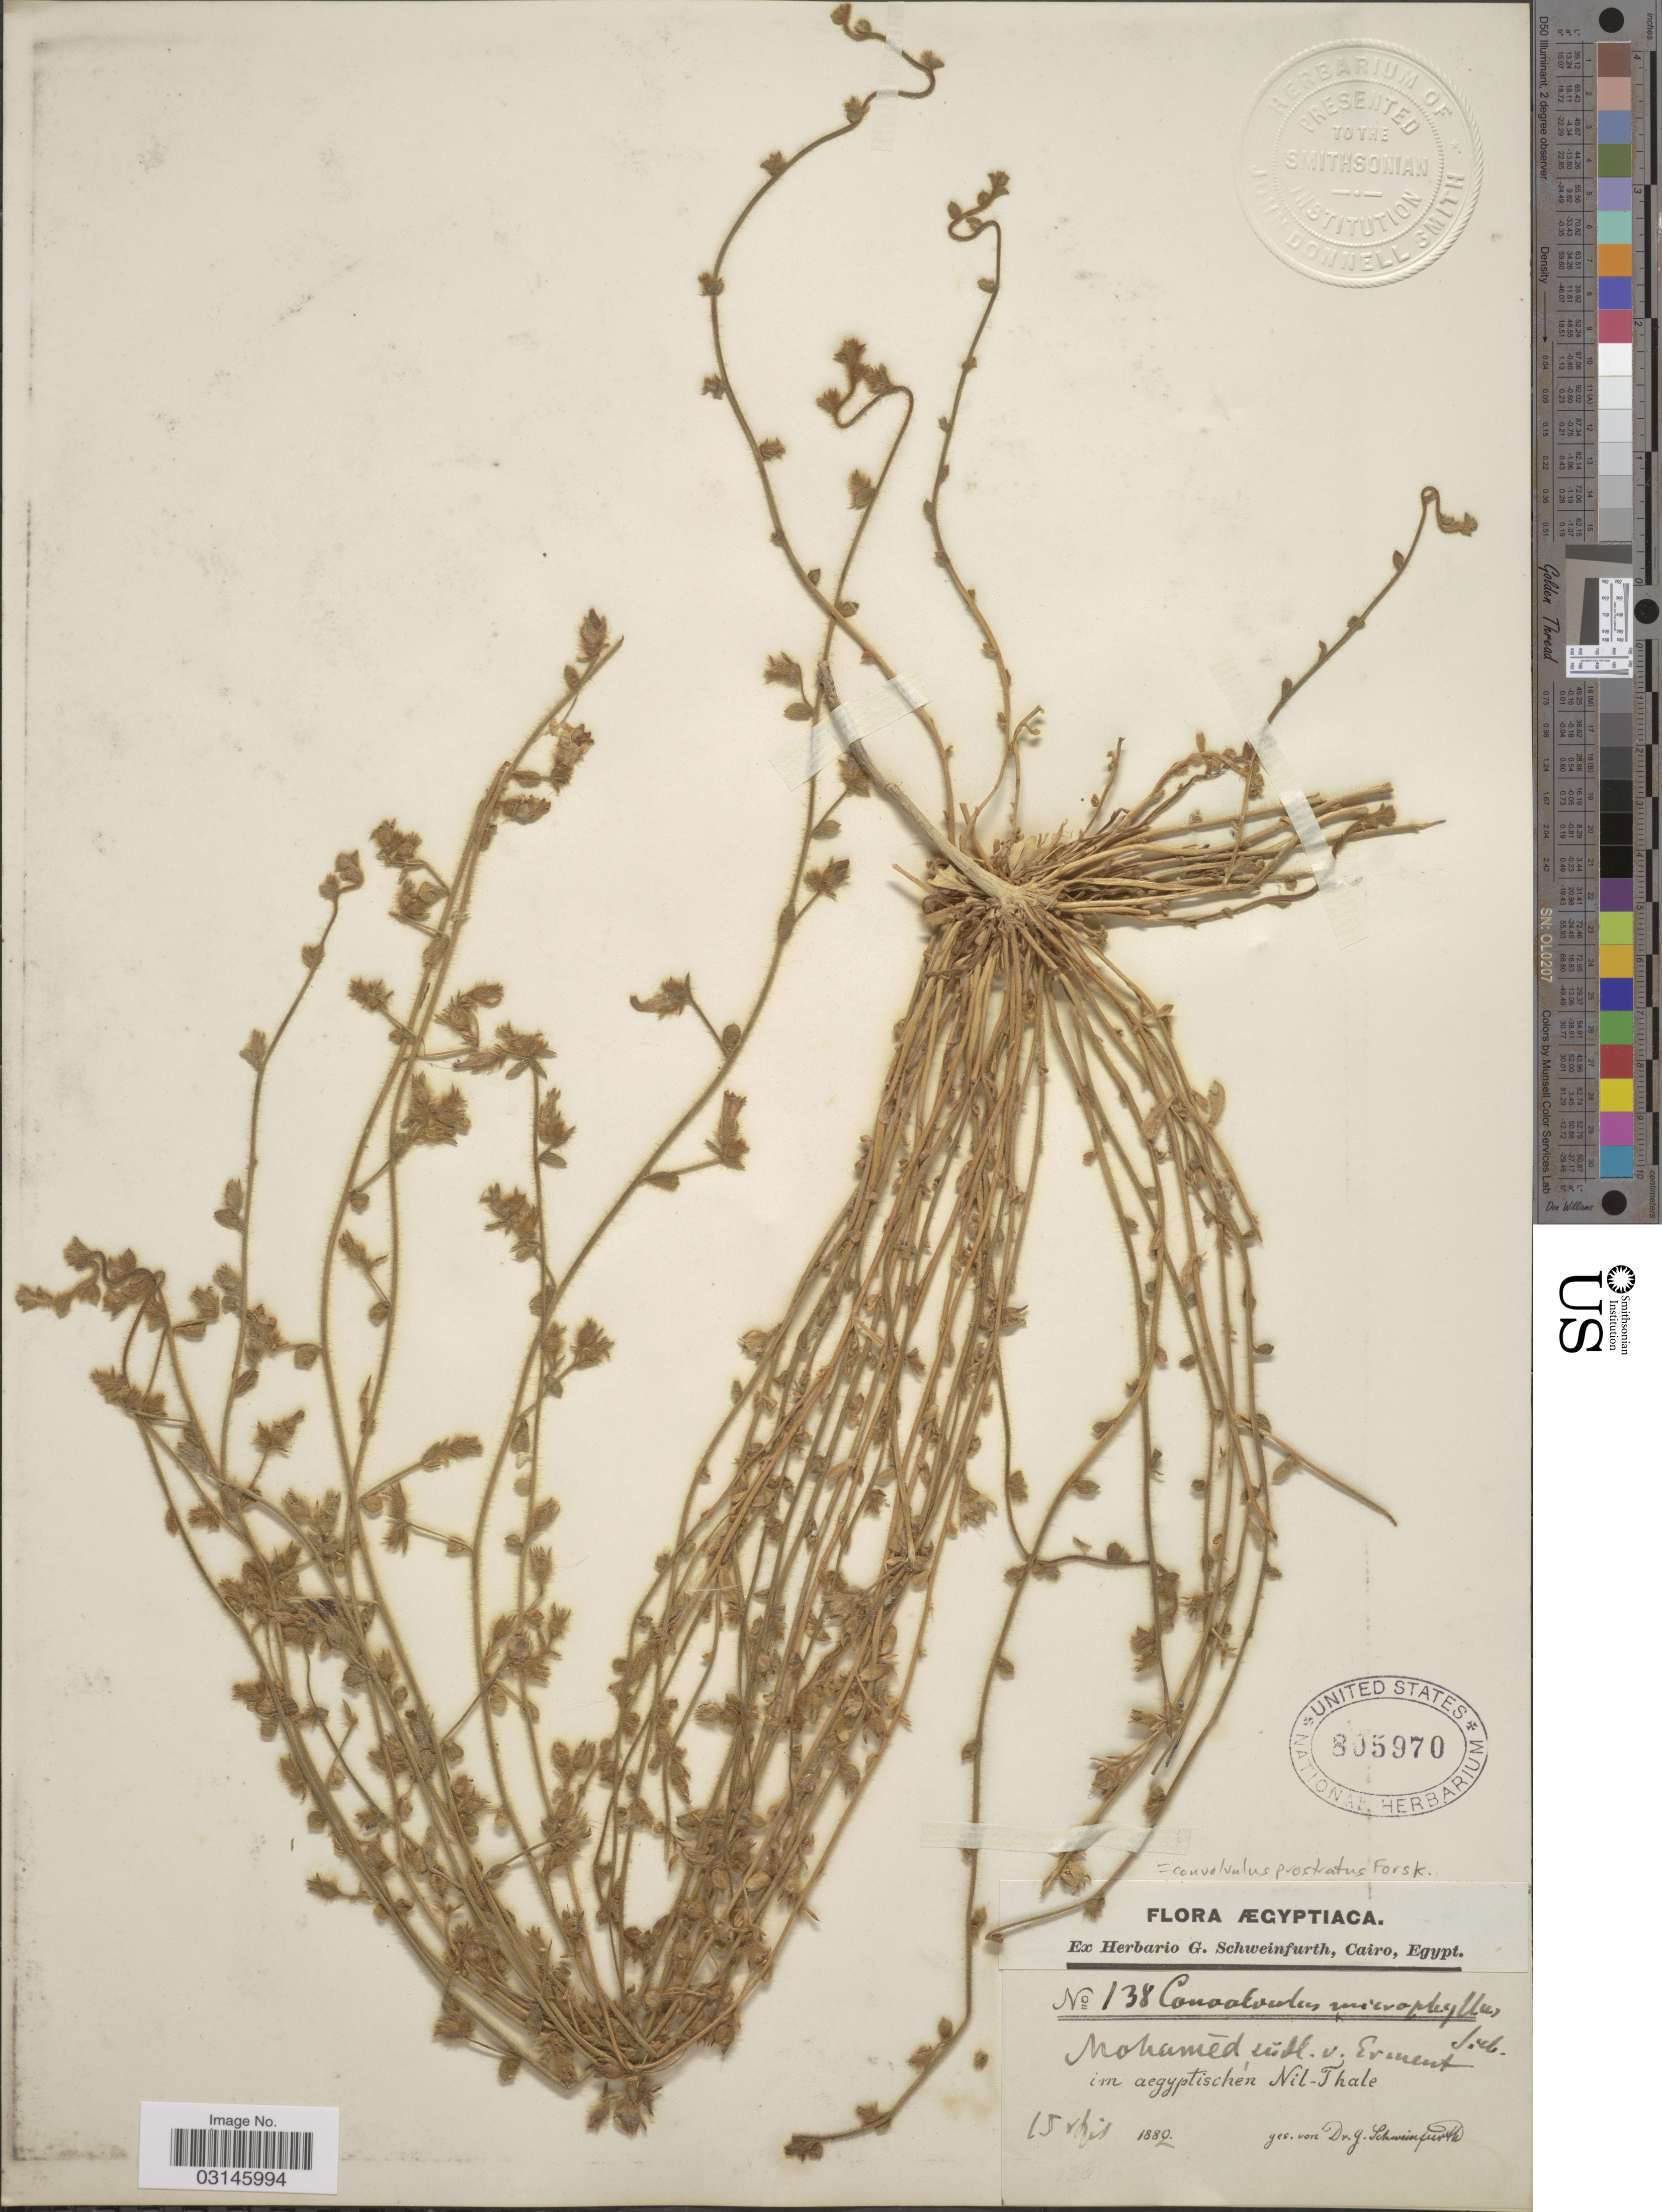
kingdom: Plantae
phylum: Tracheophyta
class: Magnoliopsida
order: Solanales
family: Convolvulaceae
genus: Convolvulus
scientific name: Convolvulus prostratus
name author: Forssk.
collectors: G. A. Schweinfurth (herbarium)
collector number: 138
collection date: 1882-04-15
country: Egypt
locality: Im aegyptischen Nil-Thale.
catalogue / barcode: US 805970